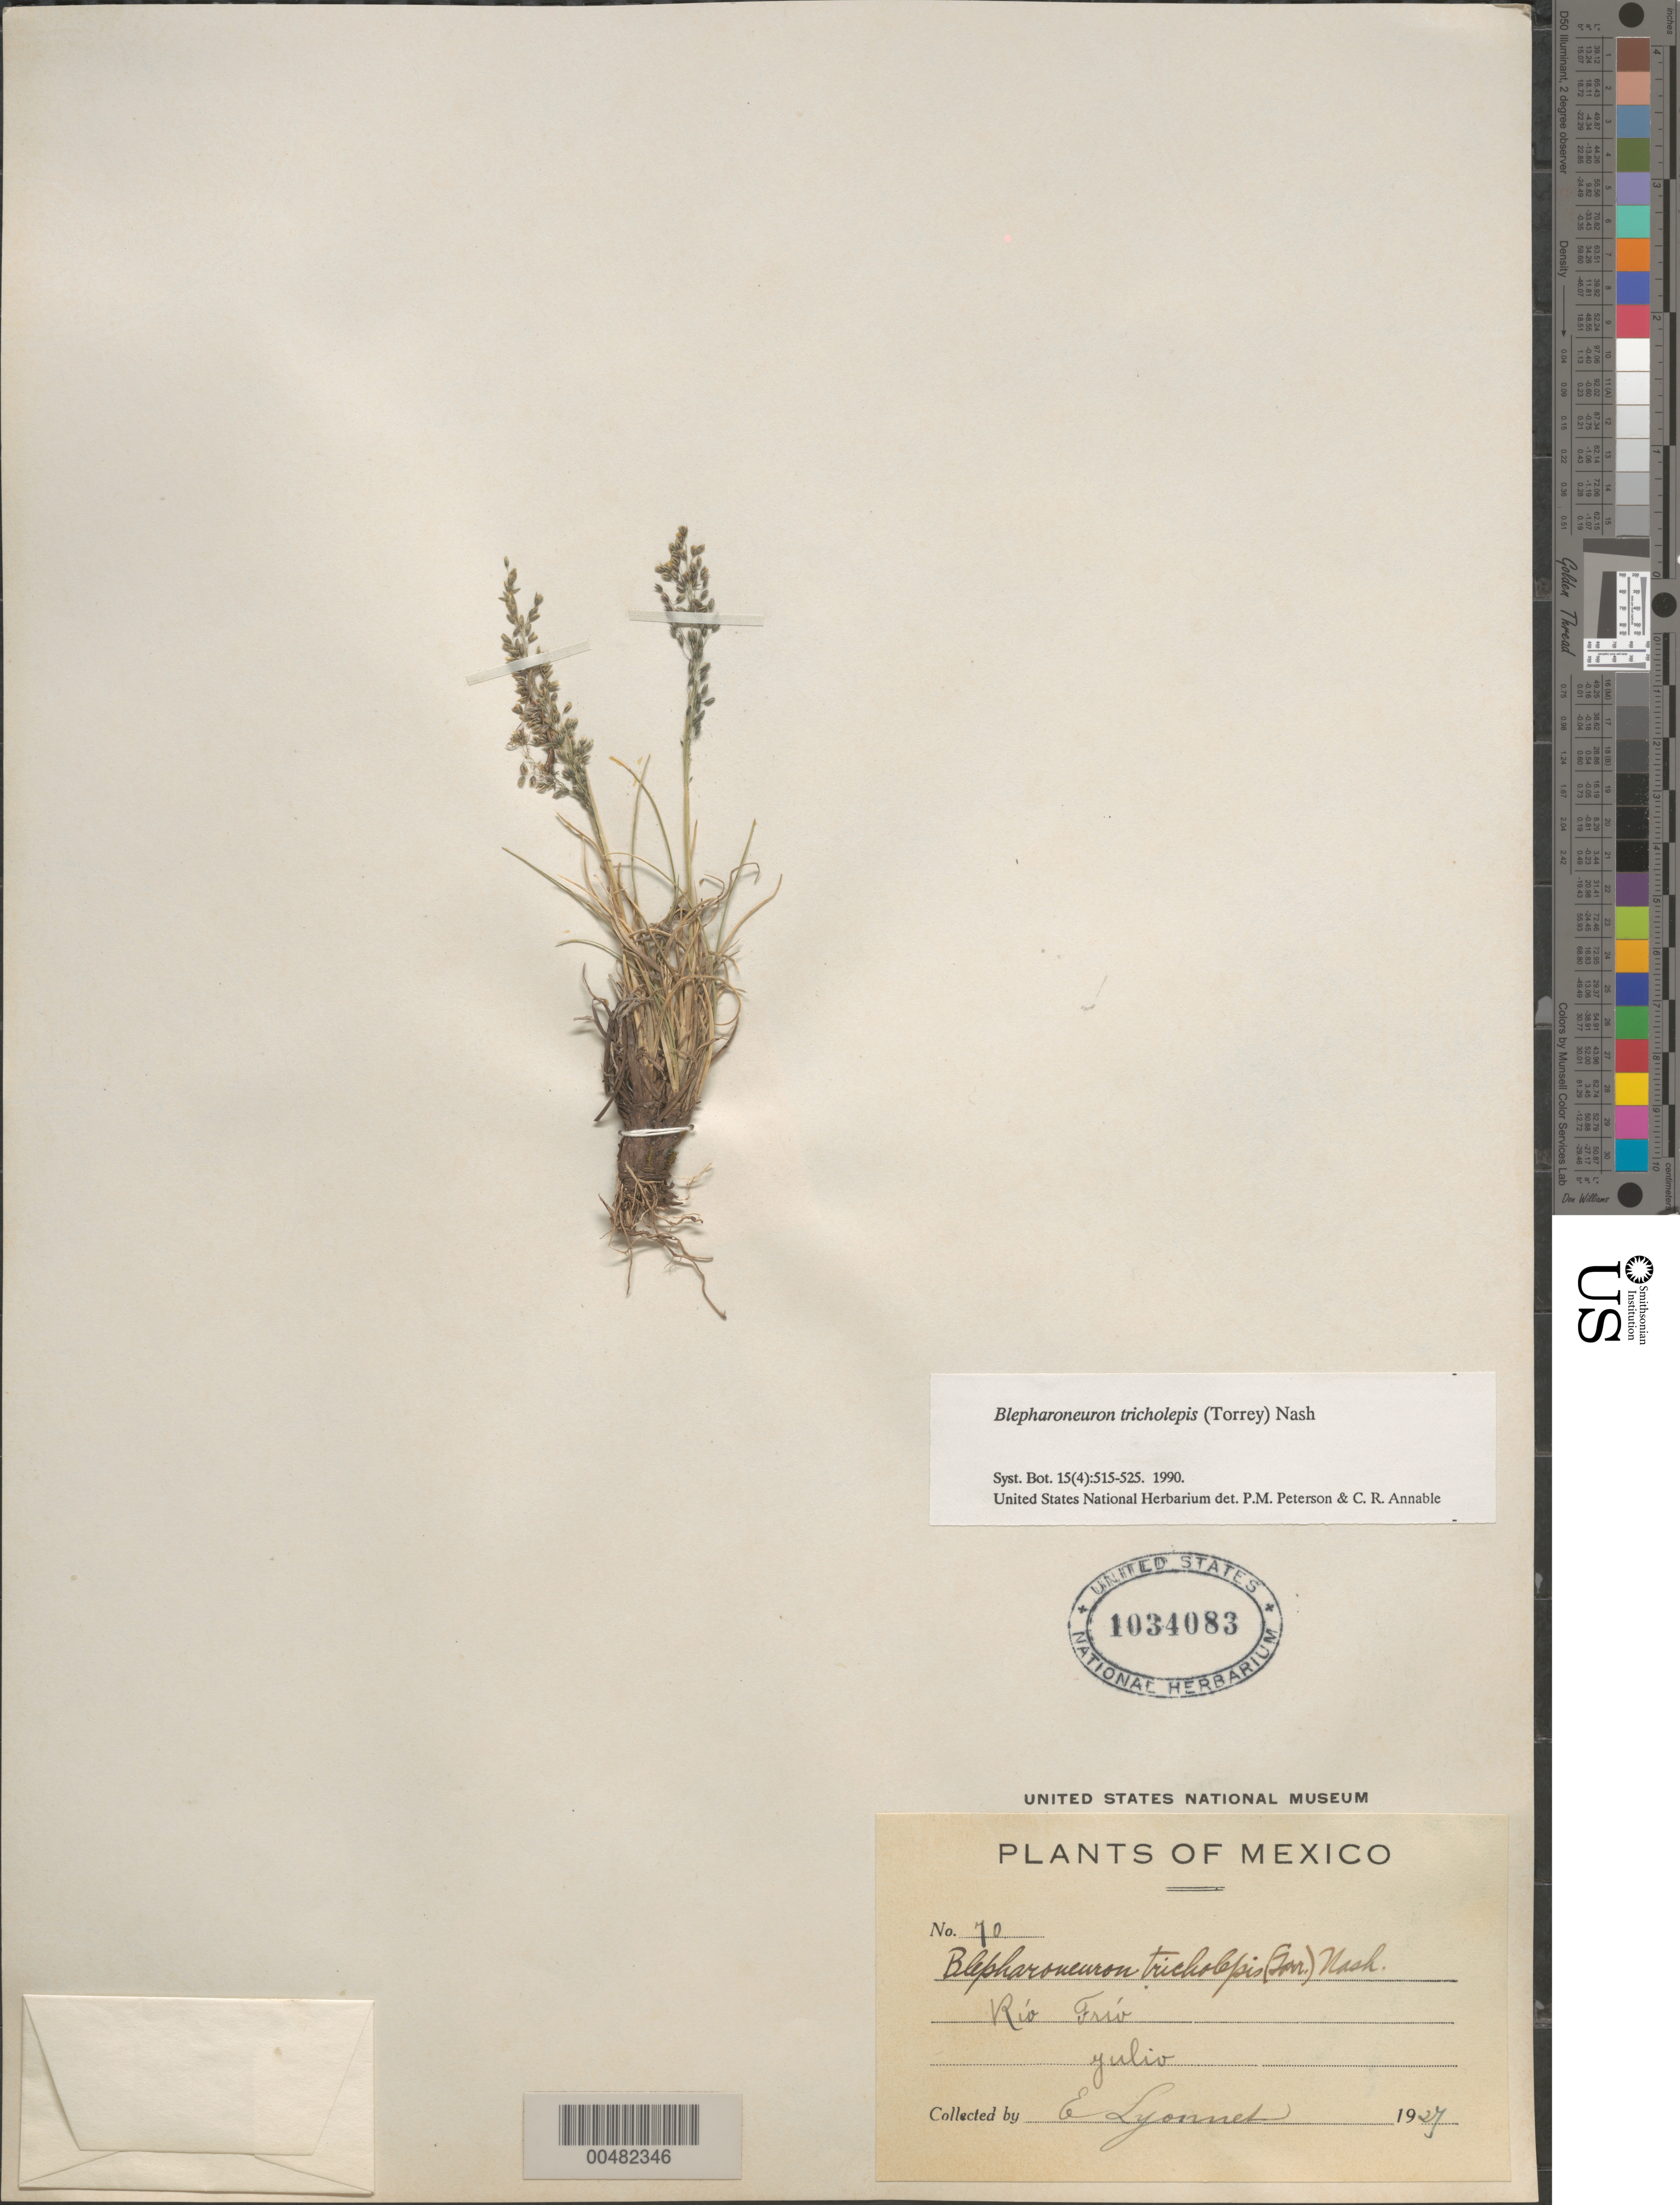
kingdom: Plantae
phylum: Tracheophyta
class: Liliopsida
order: Poales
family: Poaceae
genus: Blepharoneuron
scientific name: Blepharoneuron tricholepis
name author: (Torr.) Nash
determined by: Peterson, P. M.; Annable, C. R.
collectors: Bro. E. Lyonnet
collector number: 70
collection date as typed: Jul 1927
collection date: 1927-07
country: Mexico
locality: Río Frío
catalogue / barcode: US 1034083